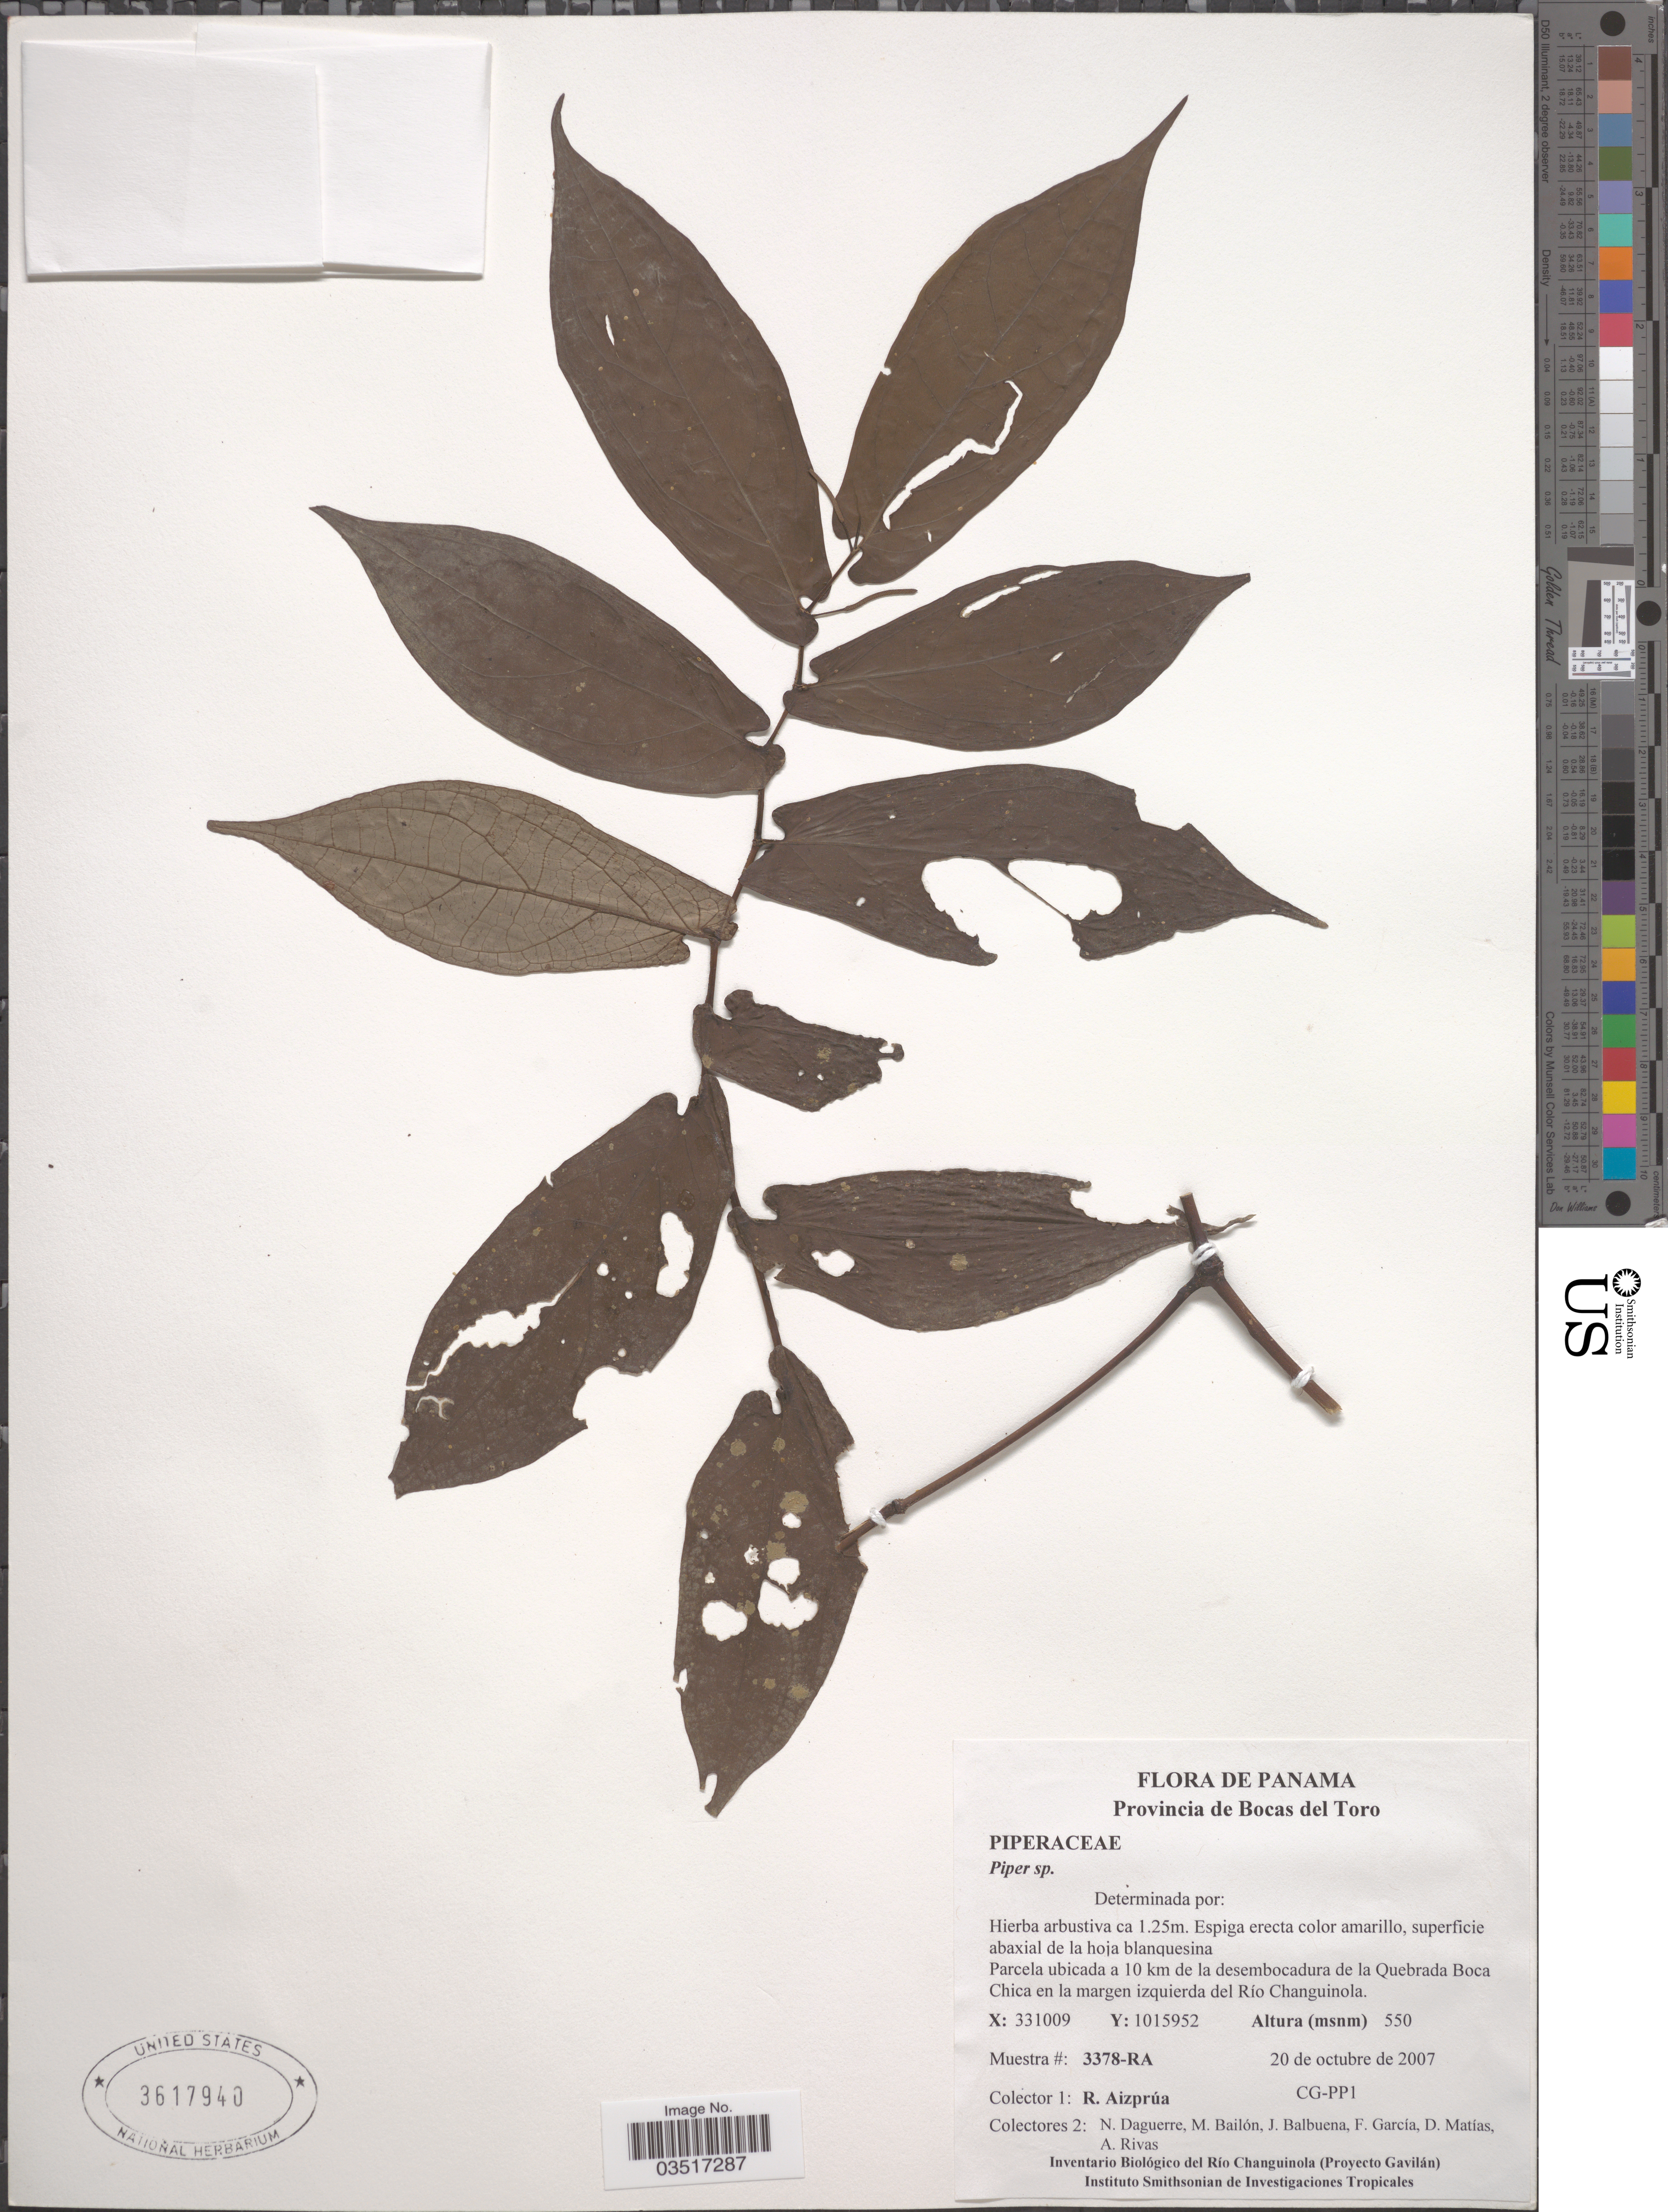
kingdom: Plantae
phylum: Tracheophyta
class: Magnoliopsida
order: Piperales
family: Piperaceae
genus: Piper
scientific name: Piper sp.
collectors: R. Aizprúa, N. Daguerre, M. Bailón, J. Balbuena & et al.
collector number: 3378-RA/ CG-PP1?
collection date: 2007-10-20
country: Panama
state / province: Bocas del Toro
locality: Parcela ubicada a 10 km de la desembocadura de la Quebrada Boca Chica en la margen izquierda del Río Changuinola. X: 331009 Y: 1015952.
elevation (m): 550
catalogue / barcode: US 3617940